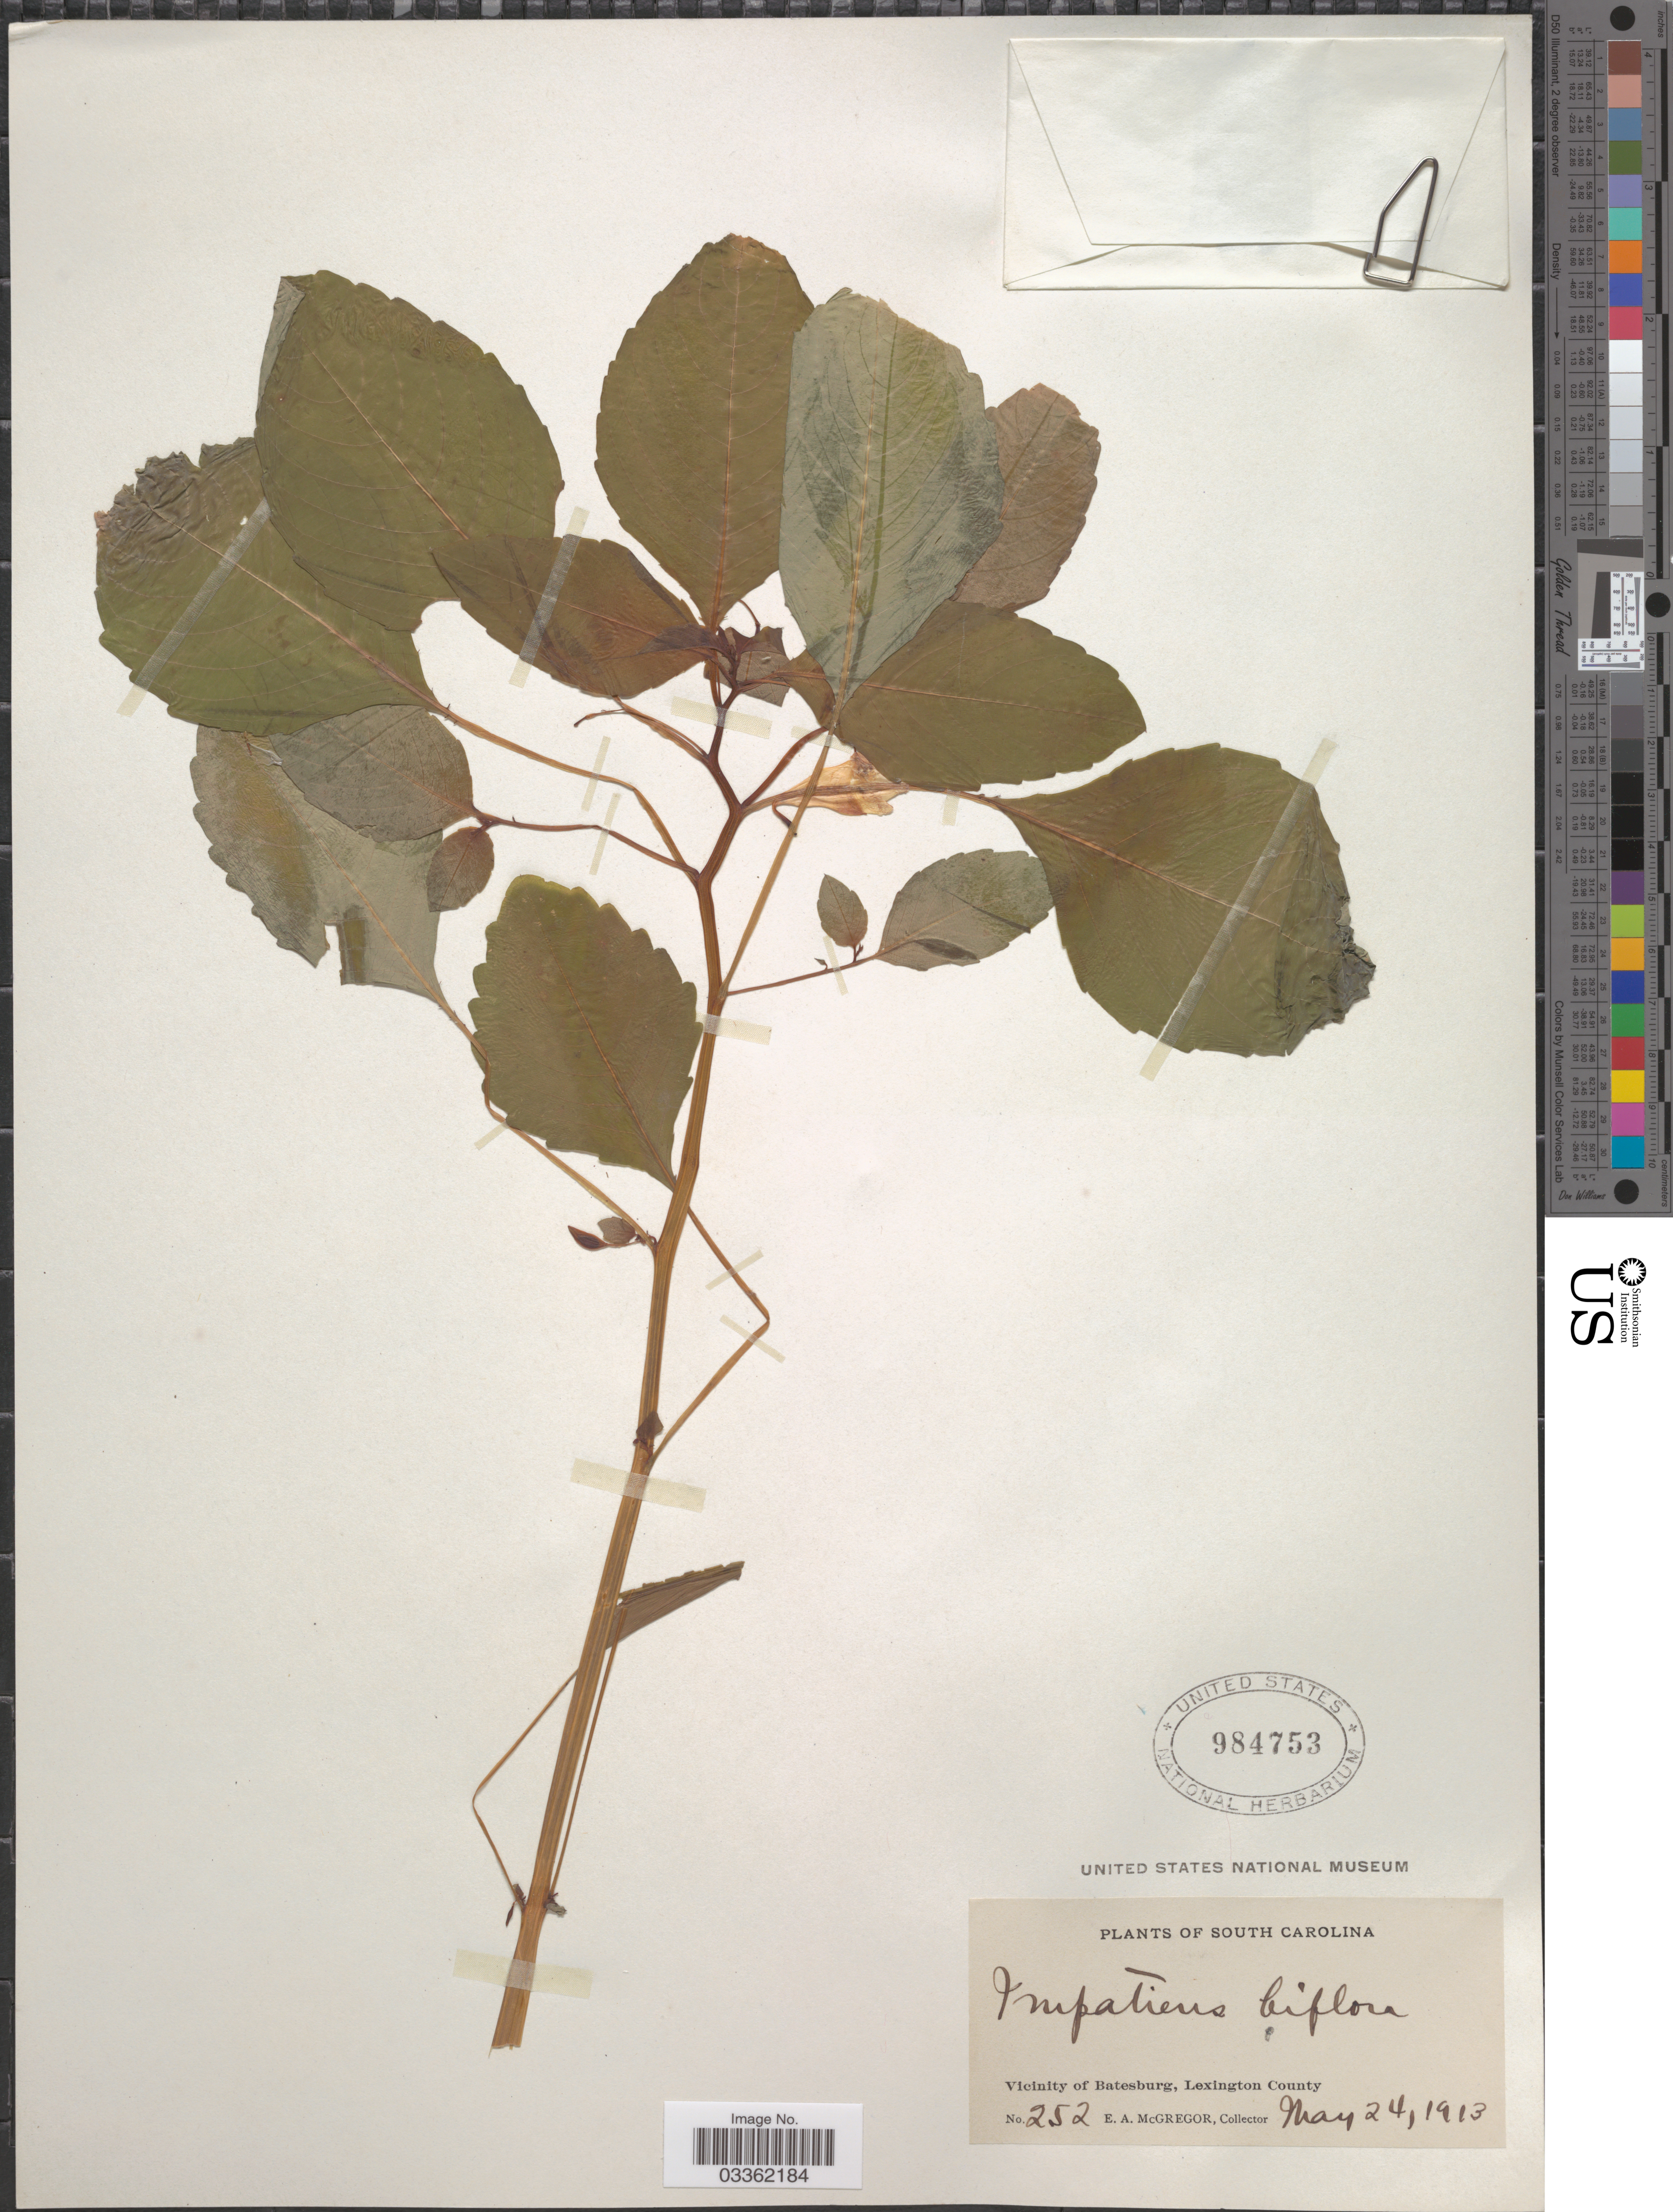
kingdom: Plantae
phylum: Tracheophyta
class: Magnoliopsida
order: Ericales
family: Balsaminaceae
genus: Impatiens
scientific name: Impatiens capensis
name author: Meerb.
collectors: E. A. McGregor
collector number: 252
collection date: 1913-05-24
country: United States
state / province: South Carolina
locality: Vicinity of Batesburg, Lexington County.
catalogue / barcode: US 984753